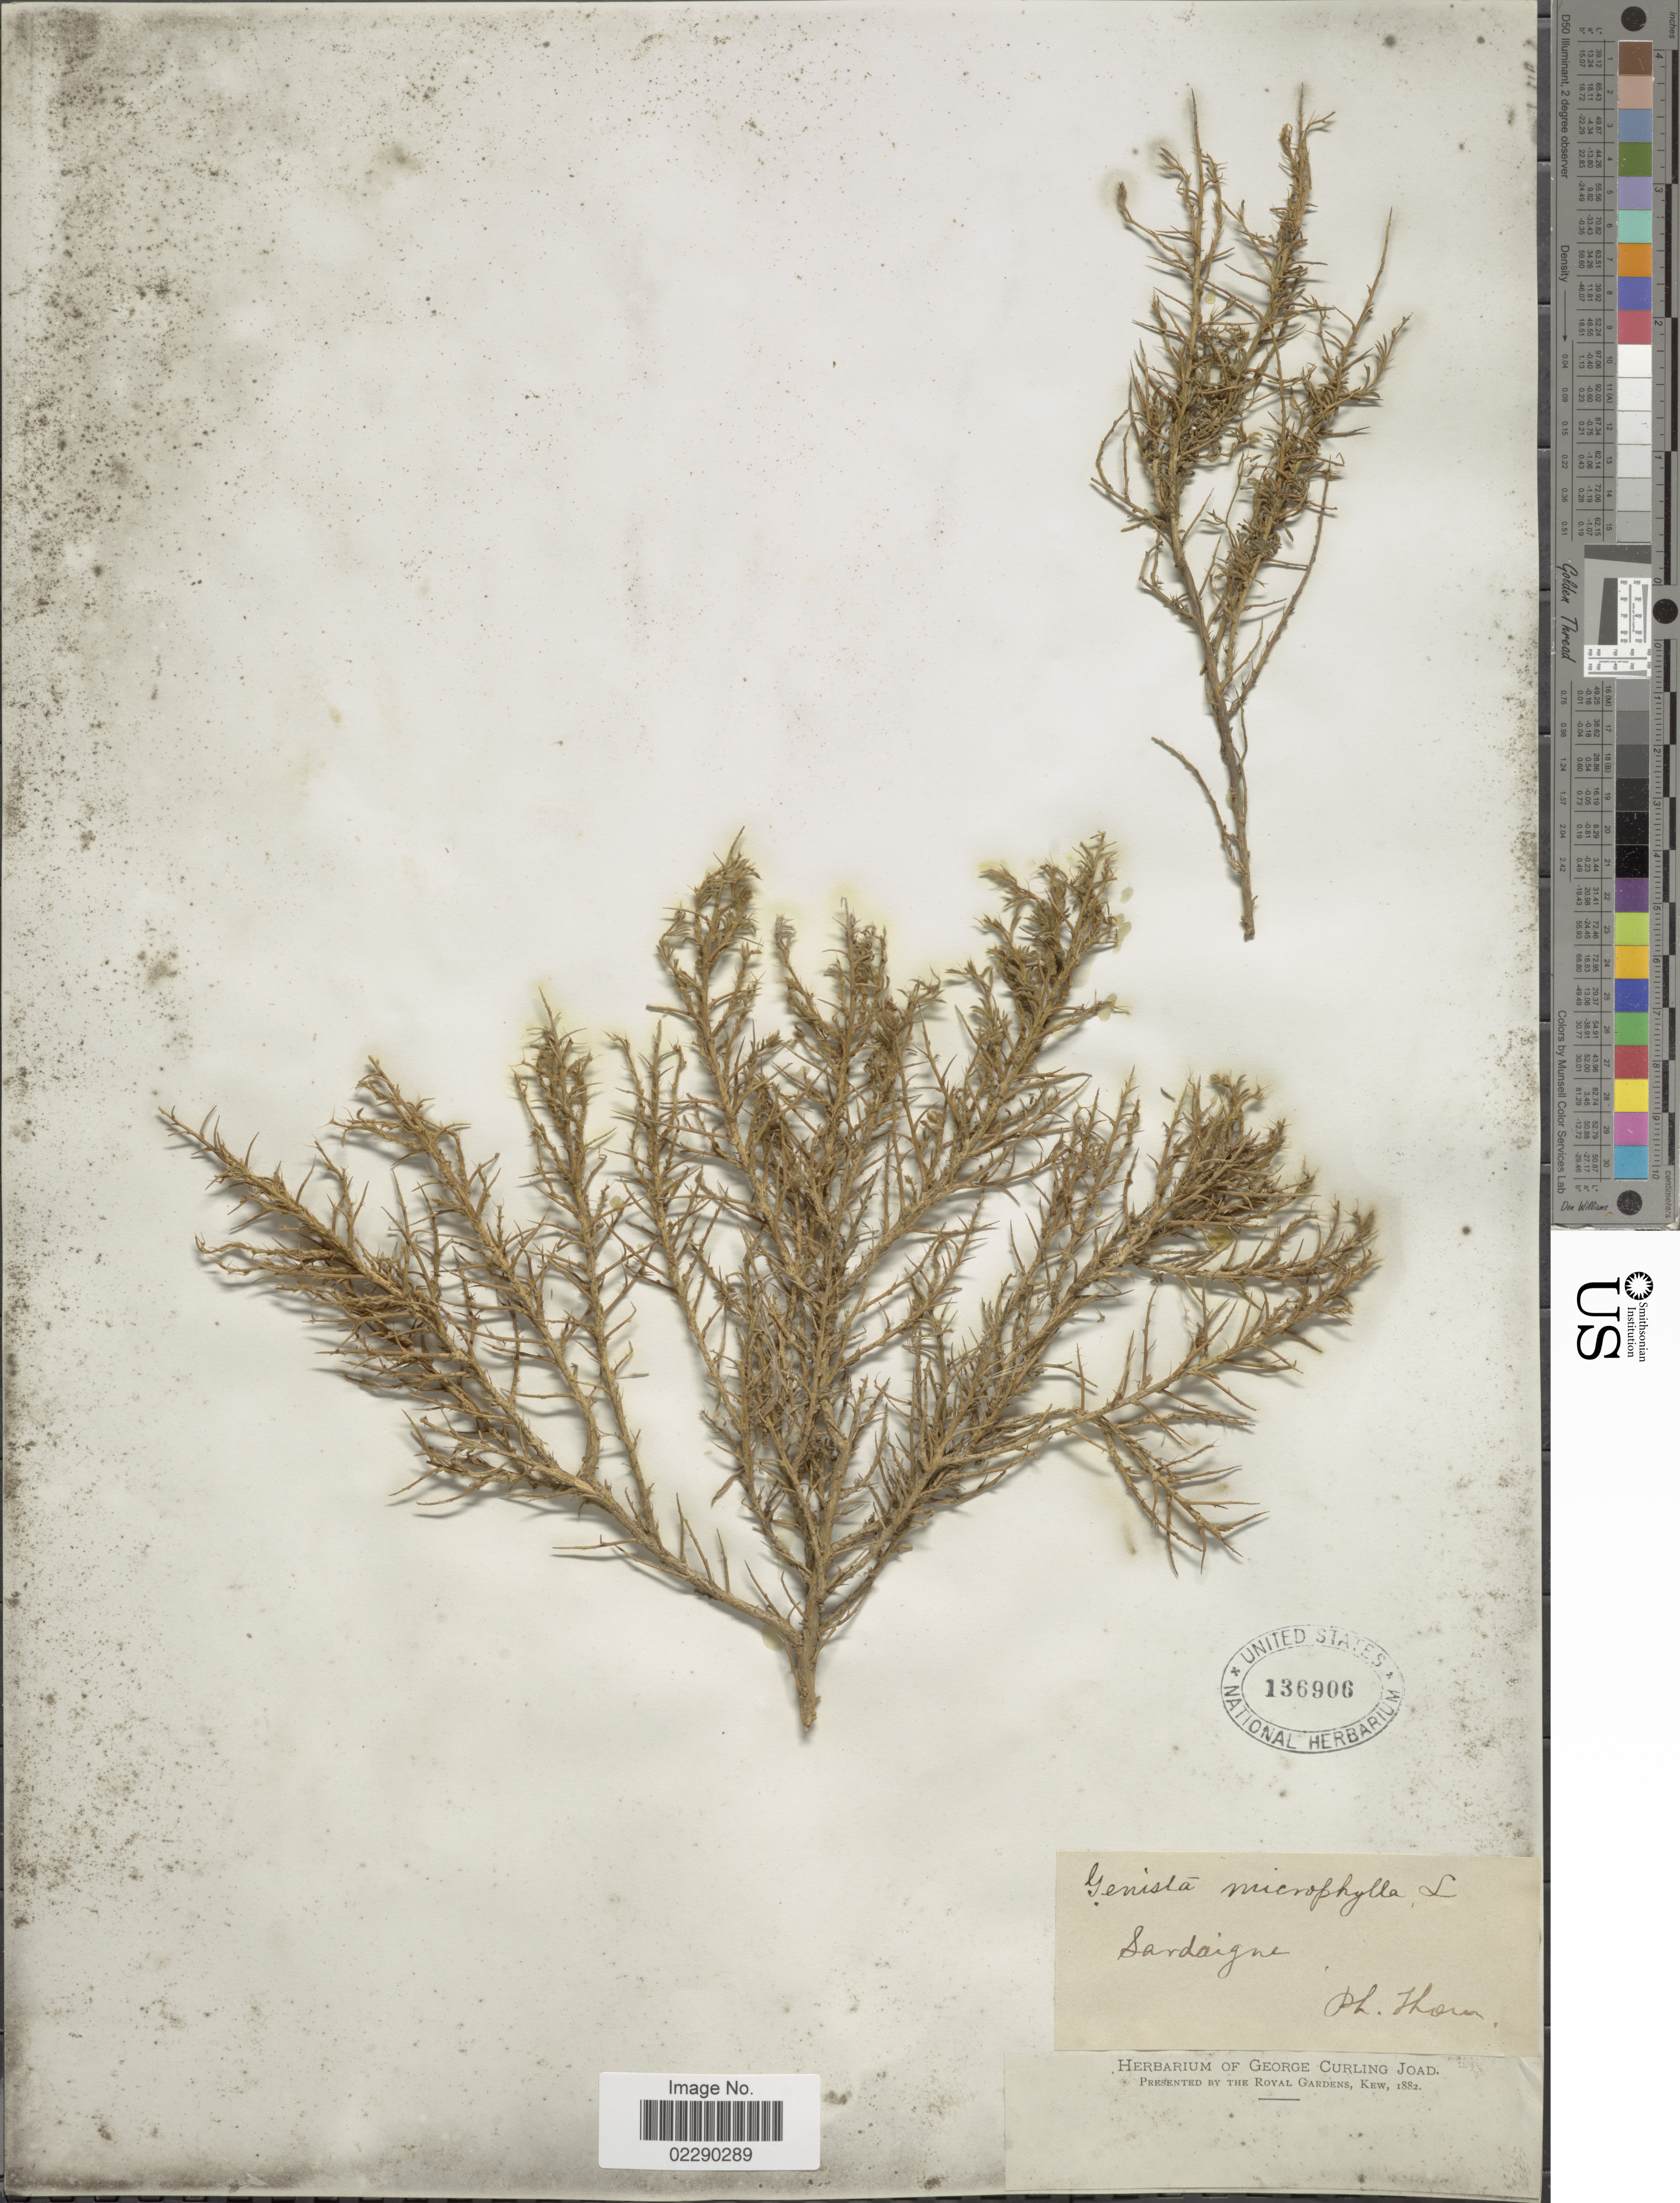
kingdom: Plantae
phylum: Tracheophyta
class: Magnoliopsida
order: Fabales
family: Fabaceae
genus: Genista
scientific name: Genista microphylla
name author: DC.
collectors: P. Thom.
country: Italy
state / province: Sardegna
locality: Sardaigne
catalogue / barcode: US 136906